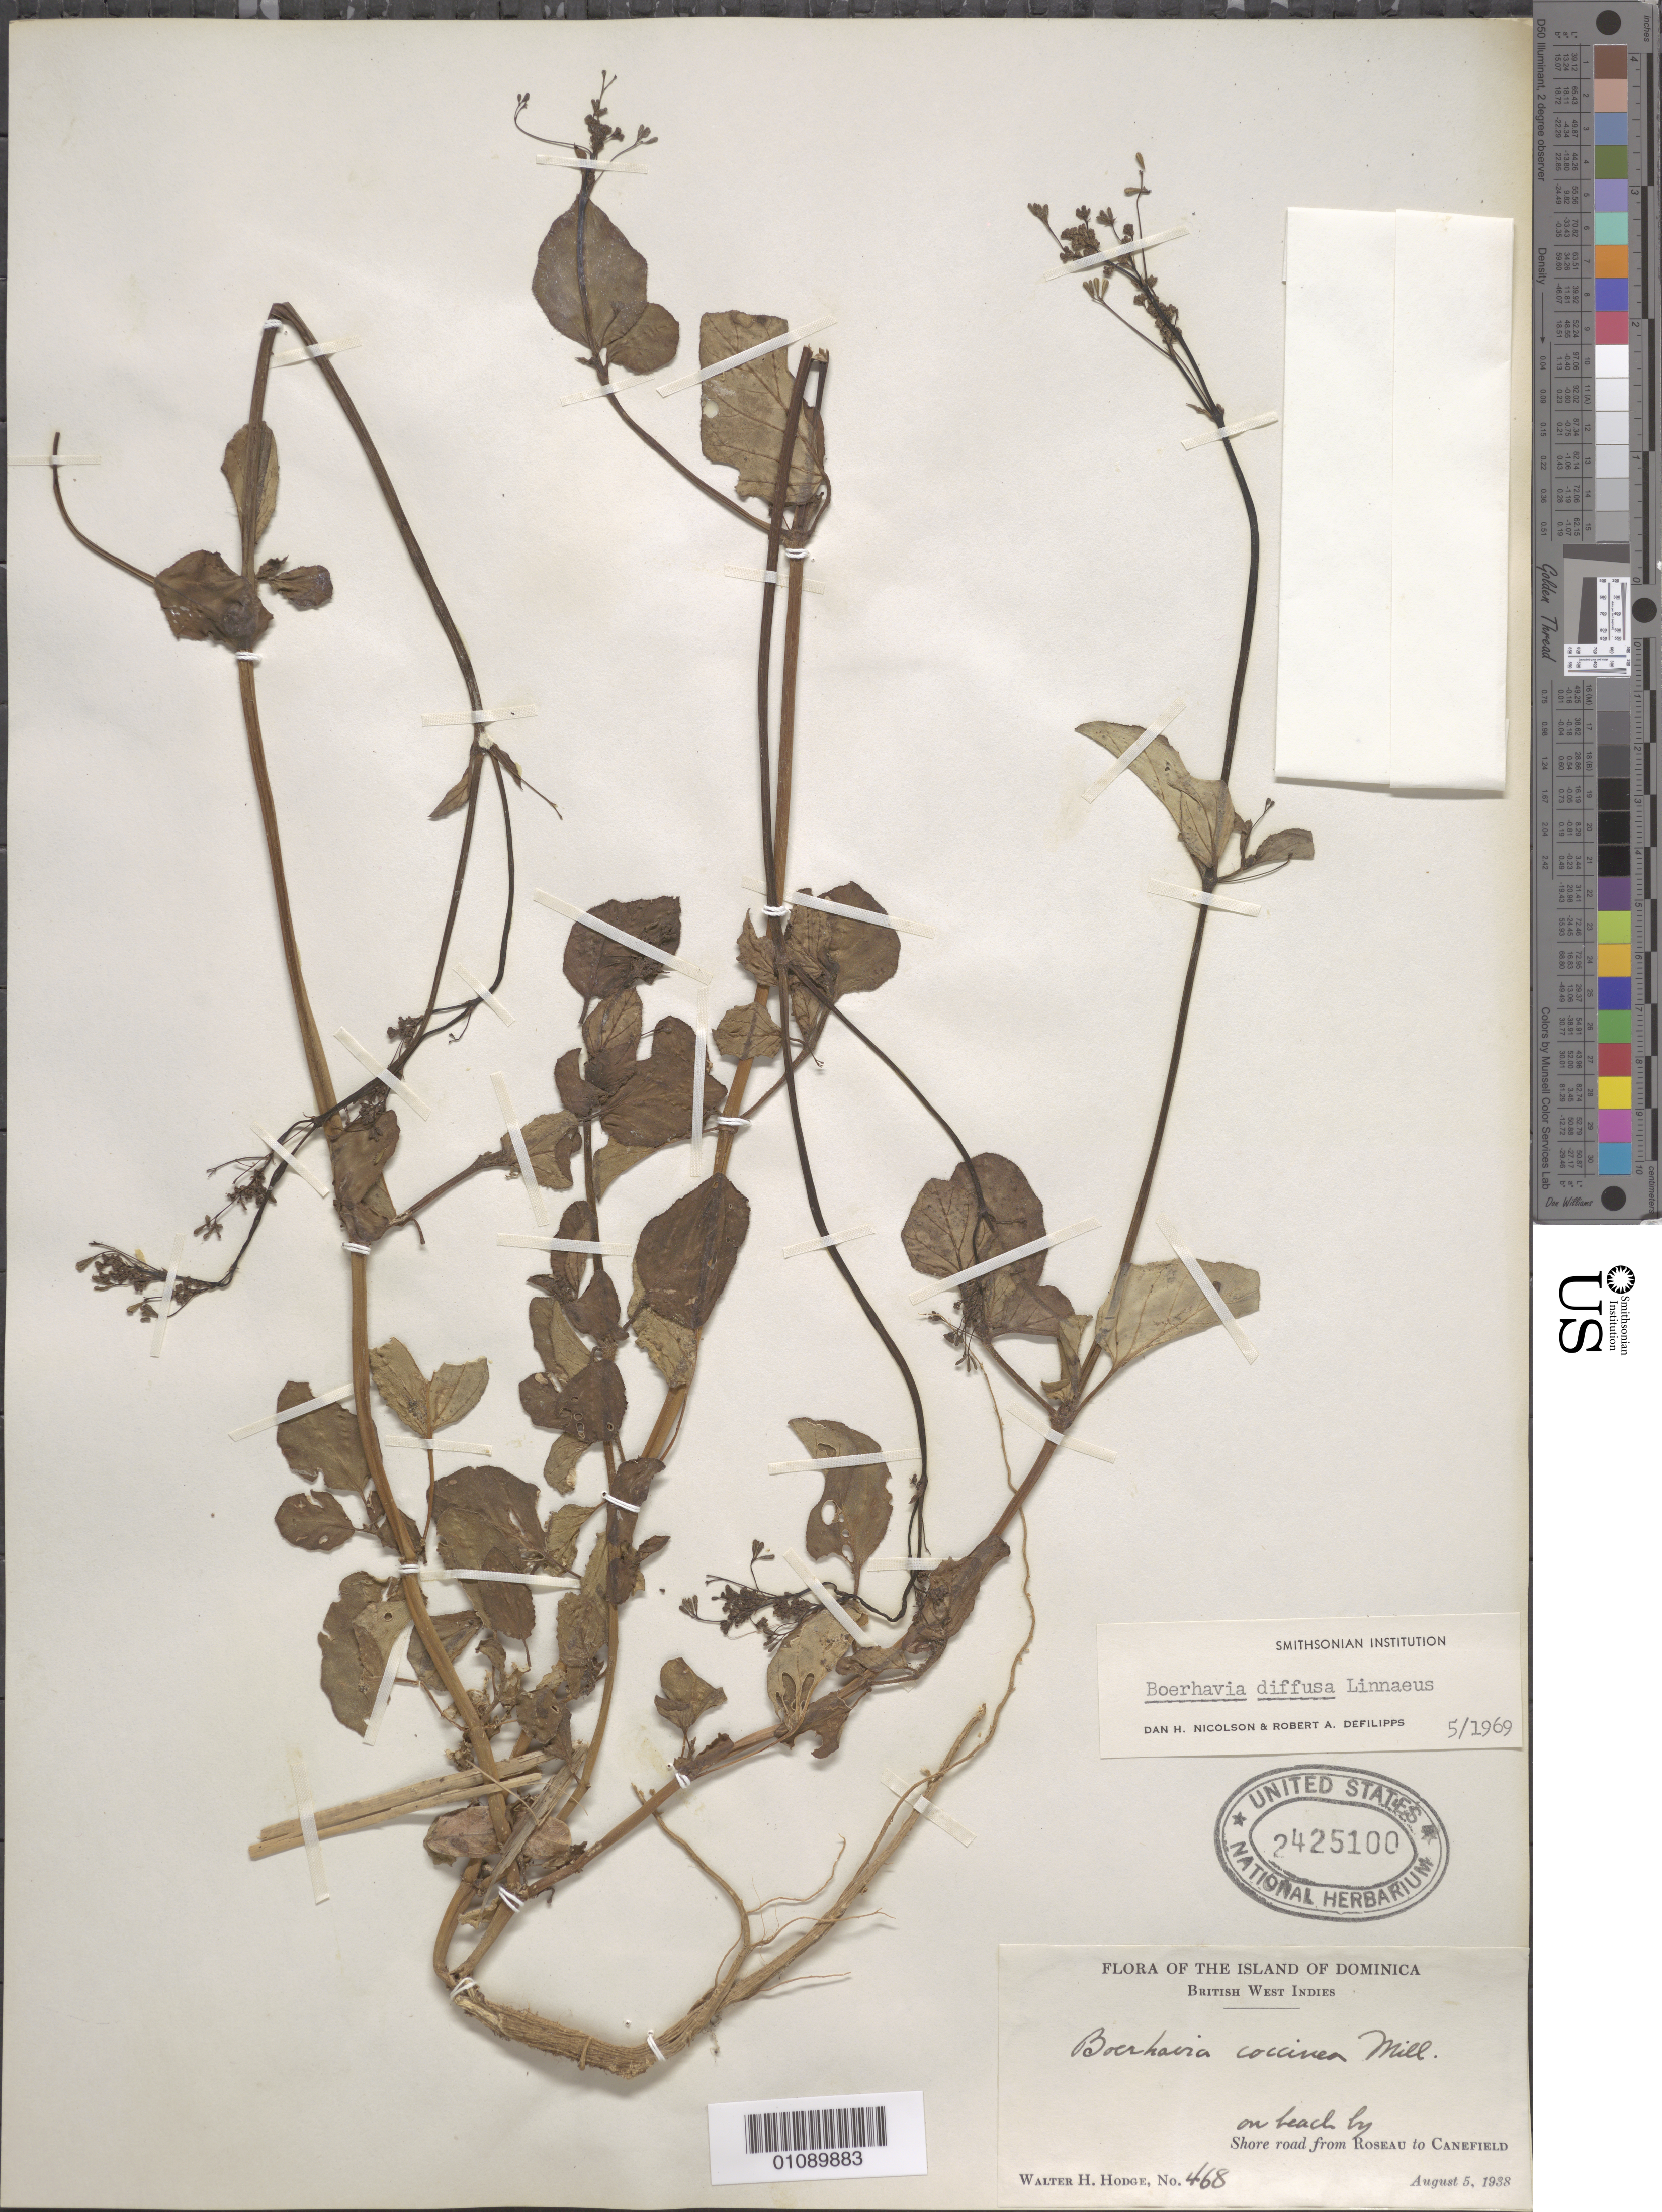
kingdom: Plantae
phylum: Tracheophyta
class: Magnoliopsida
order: Caryophyllales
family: Nyctaginaceae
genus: Boerhavia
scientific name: Boerhavia diffusa var. diffusa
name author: L.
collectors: W. Hodge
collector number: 468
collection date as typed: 05 Aug 1938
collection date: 1938-08-05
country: Dominica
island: Dominica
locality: Shore road from Roseau to Canefield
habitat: On beach by road.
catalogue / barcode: US 2425100